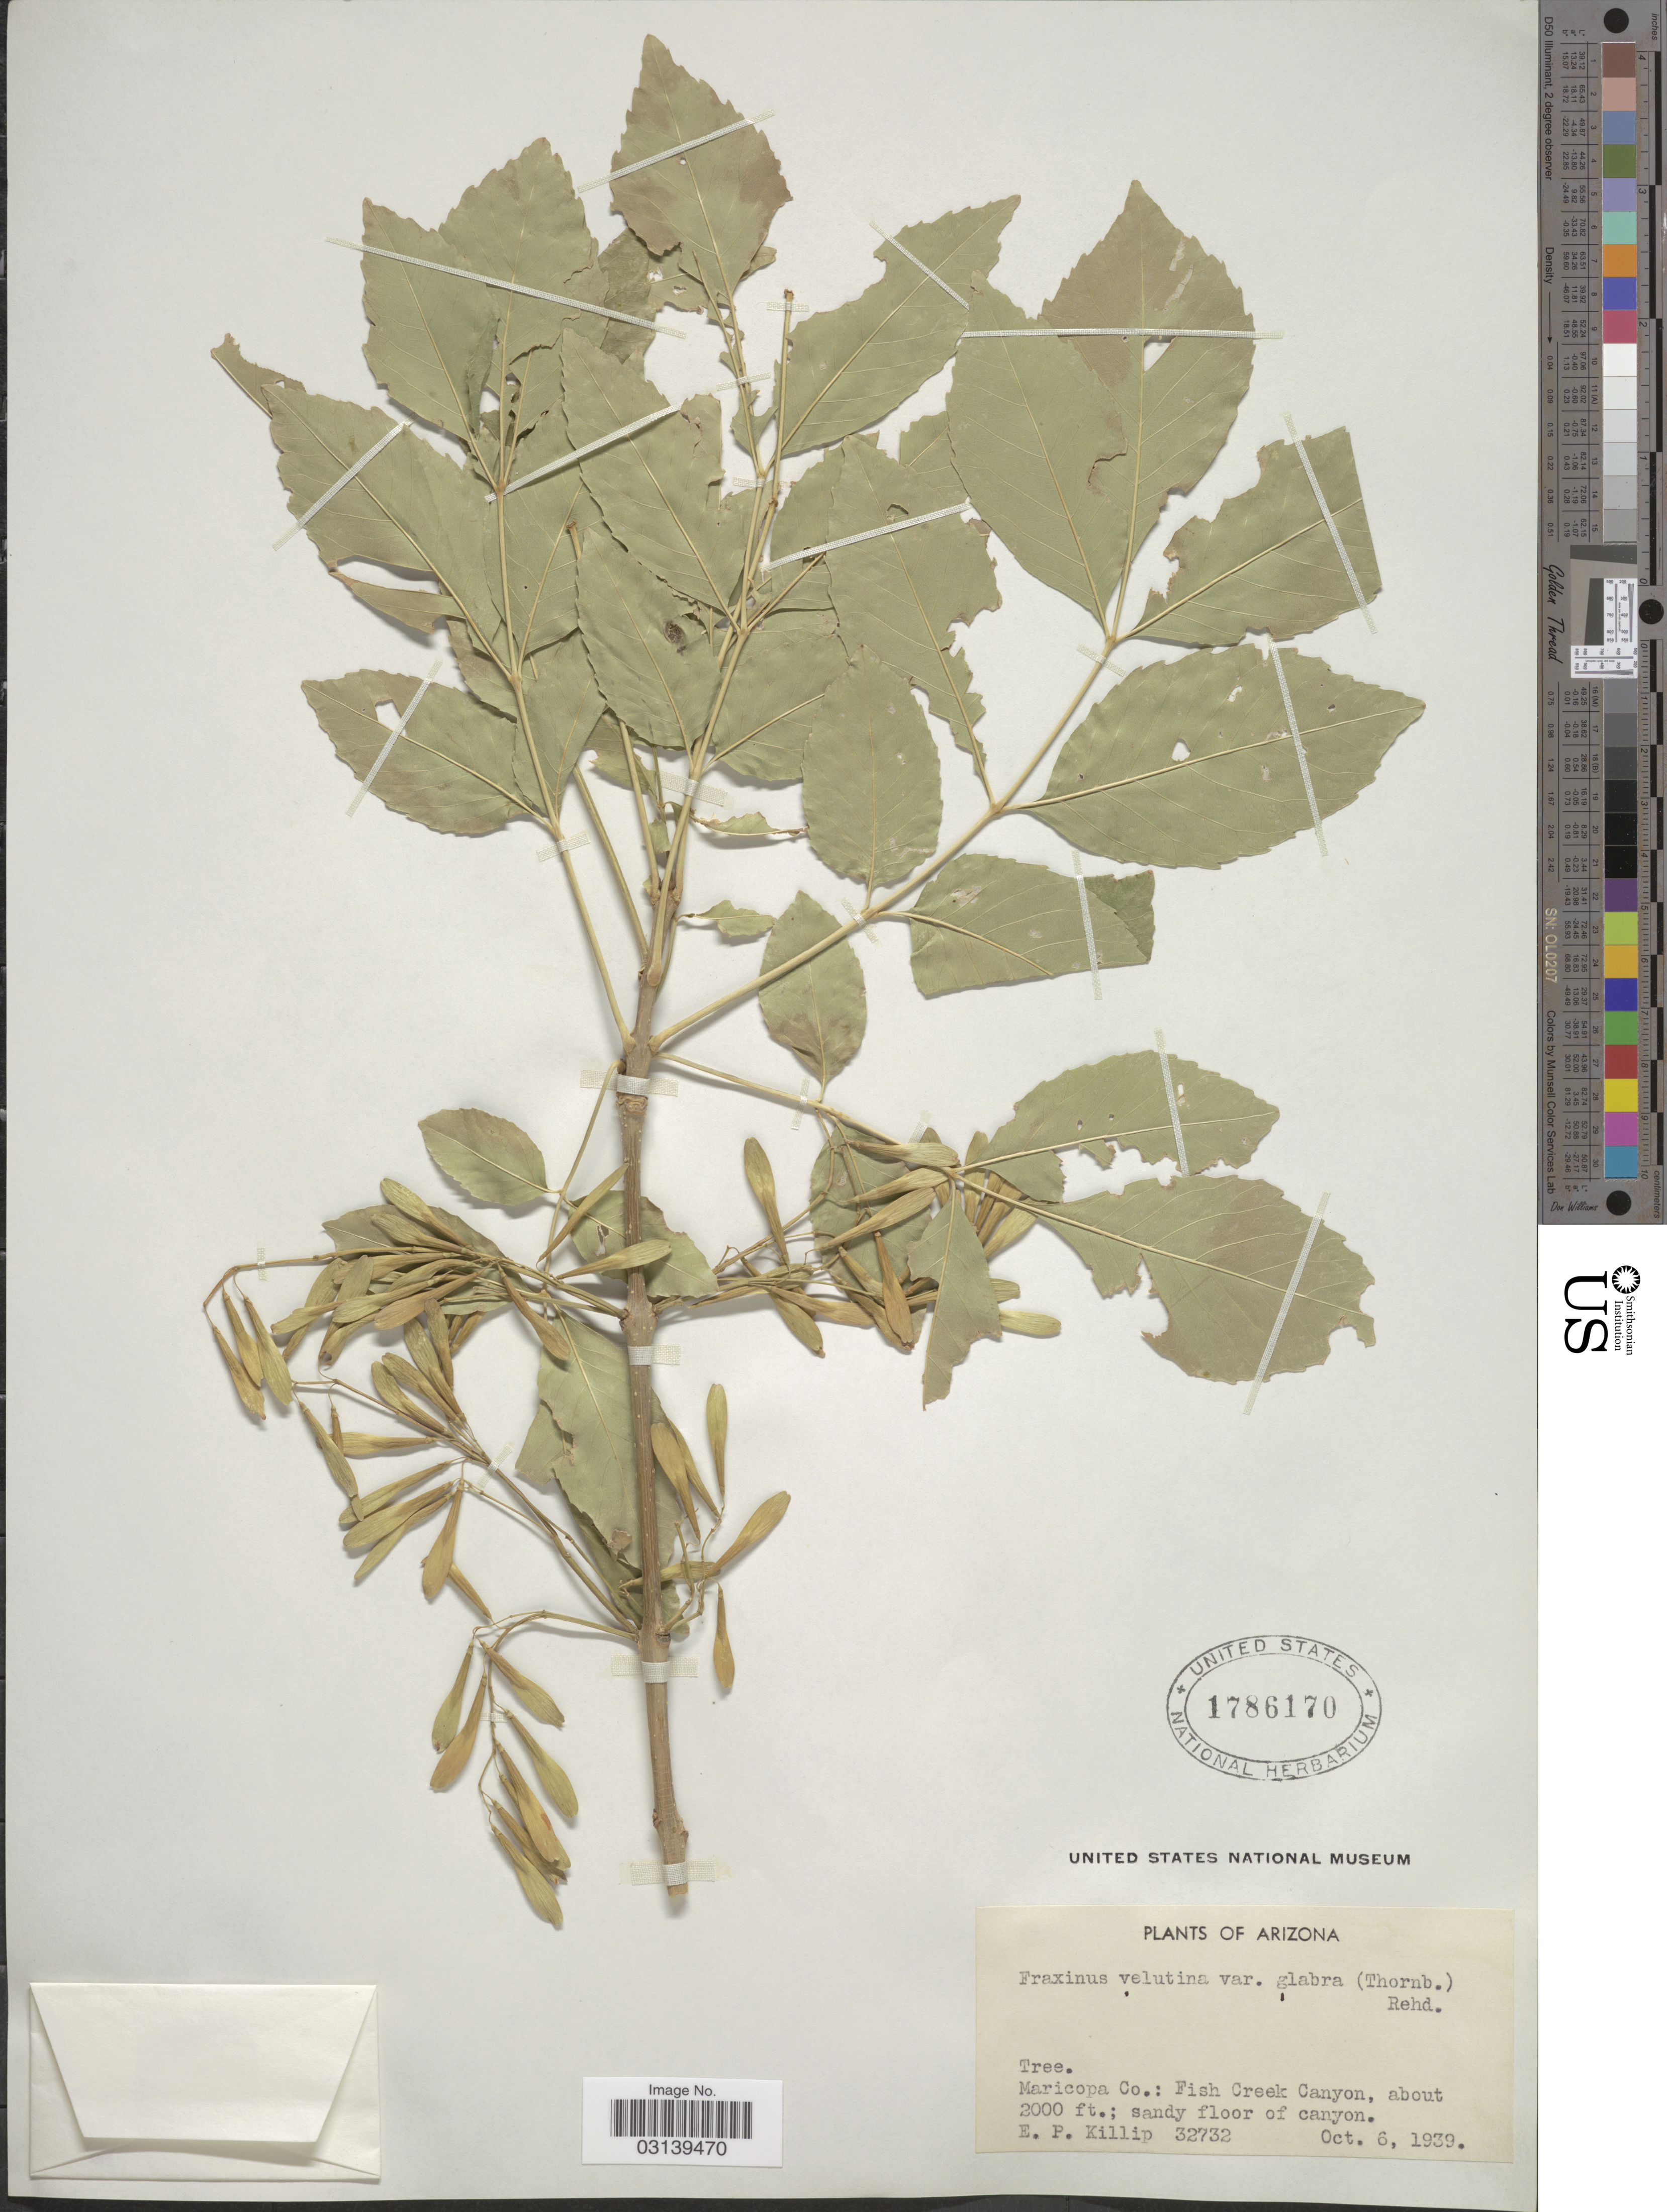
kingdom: Plantae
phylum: Tracheophyta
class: Magnoliopsida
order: Lamiales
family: Oleaceae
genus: Fraxinus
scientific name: Fraxinus velutina var. glabra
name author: Rehder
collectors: E. P. Killip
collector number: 32732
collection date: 1939-10-06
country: United States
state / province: Arizona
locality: Maricopa Co.: Fish Creek Canyon.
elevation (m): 610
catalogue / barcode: US 1786170